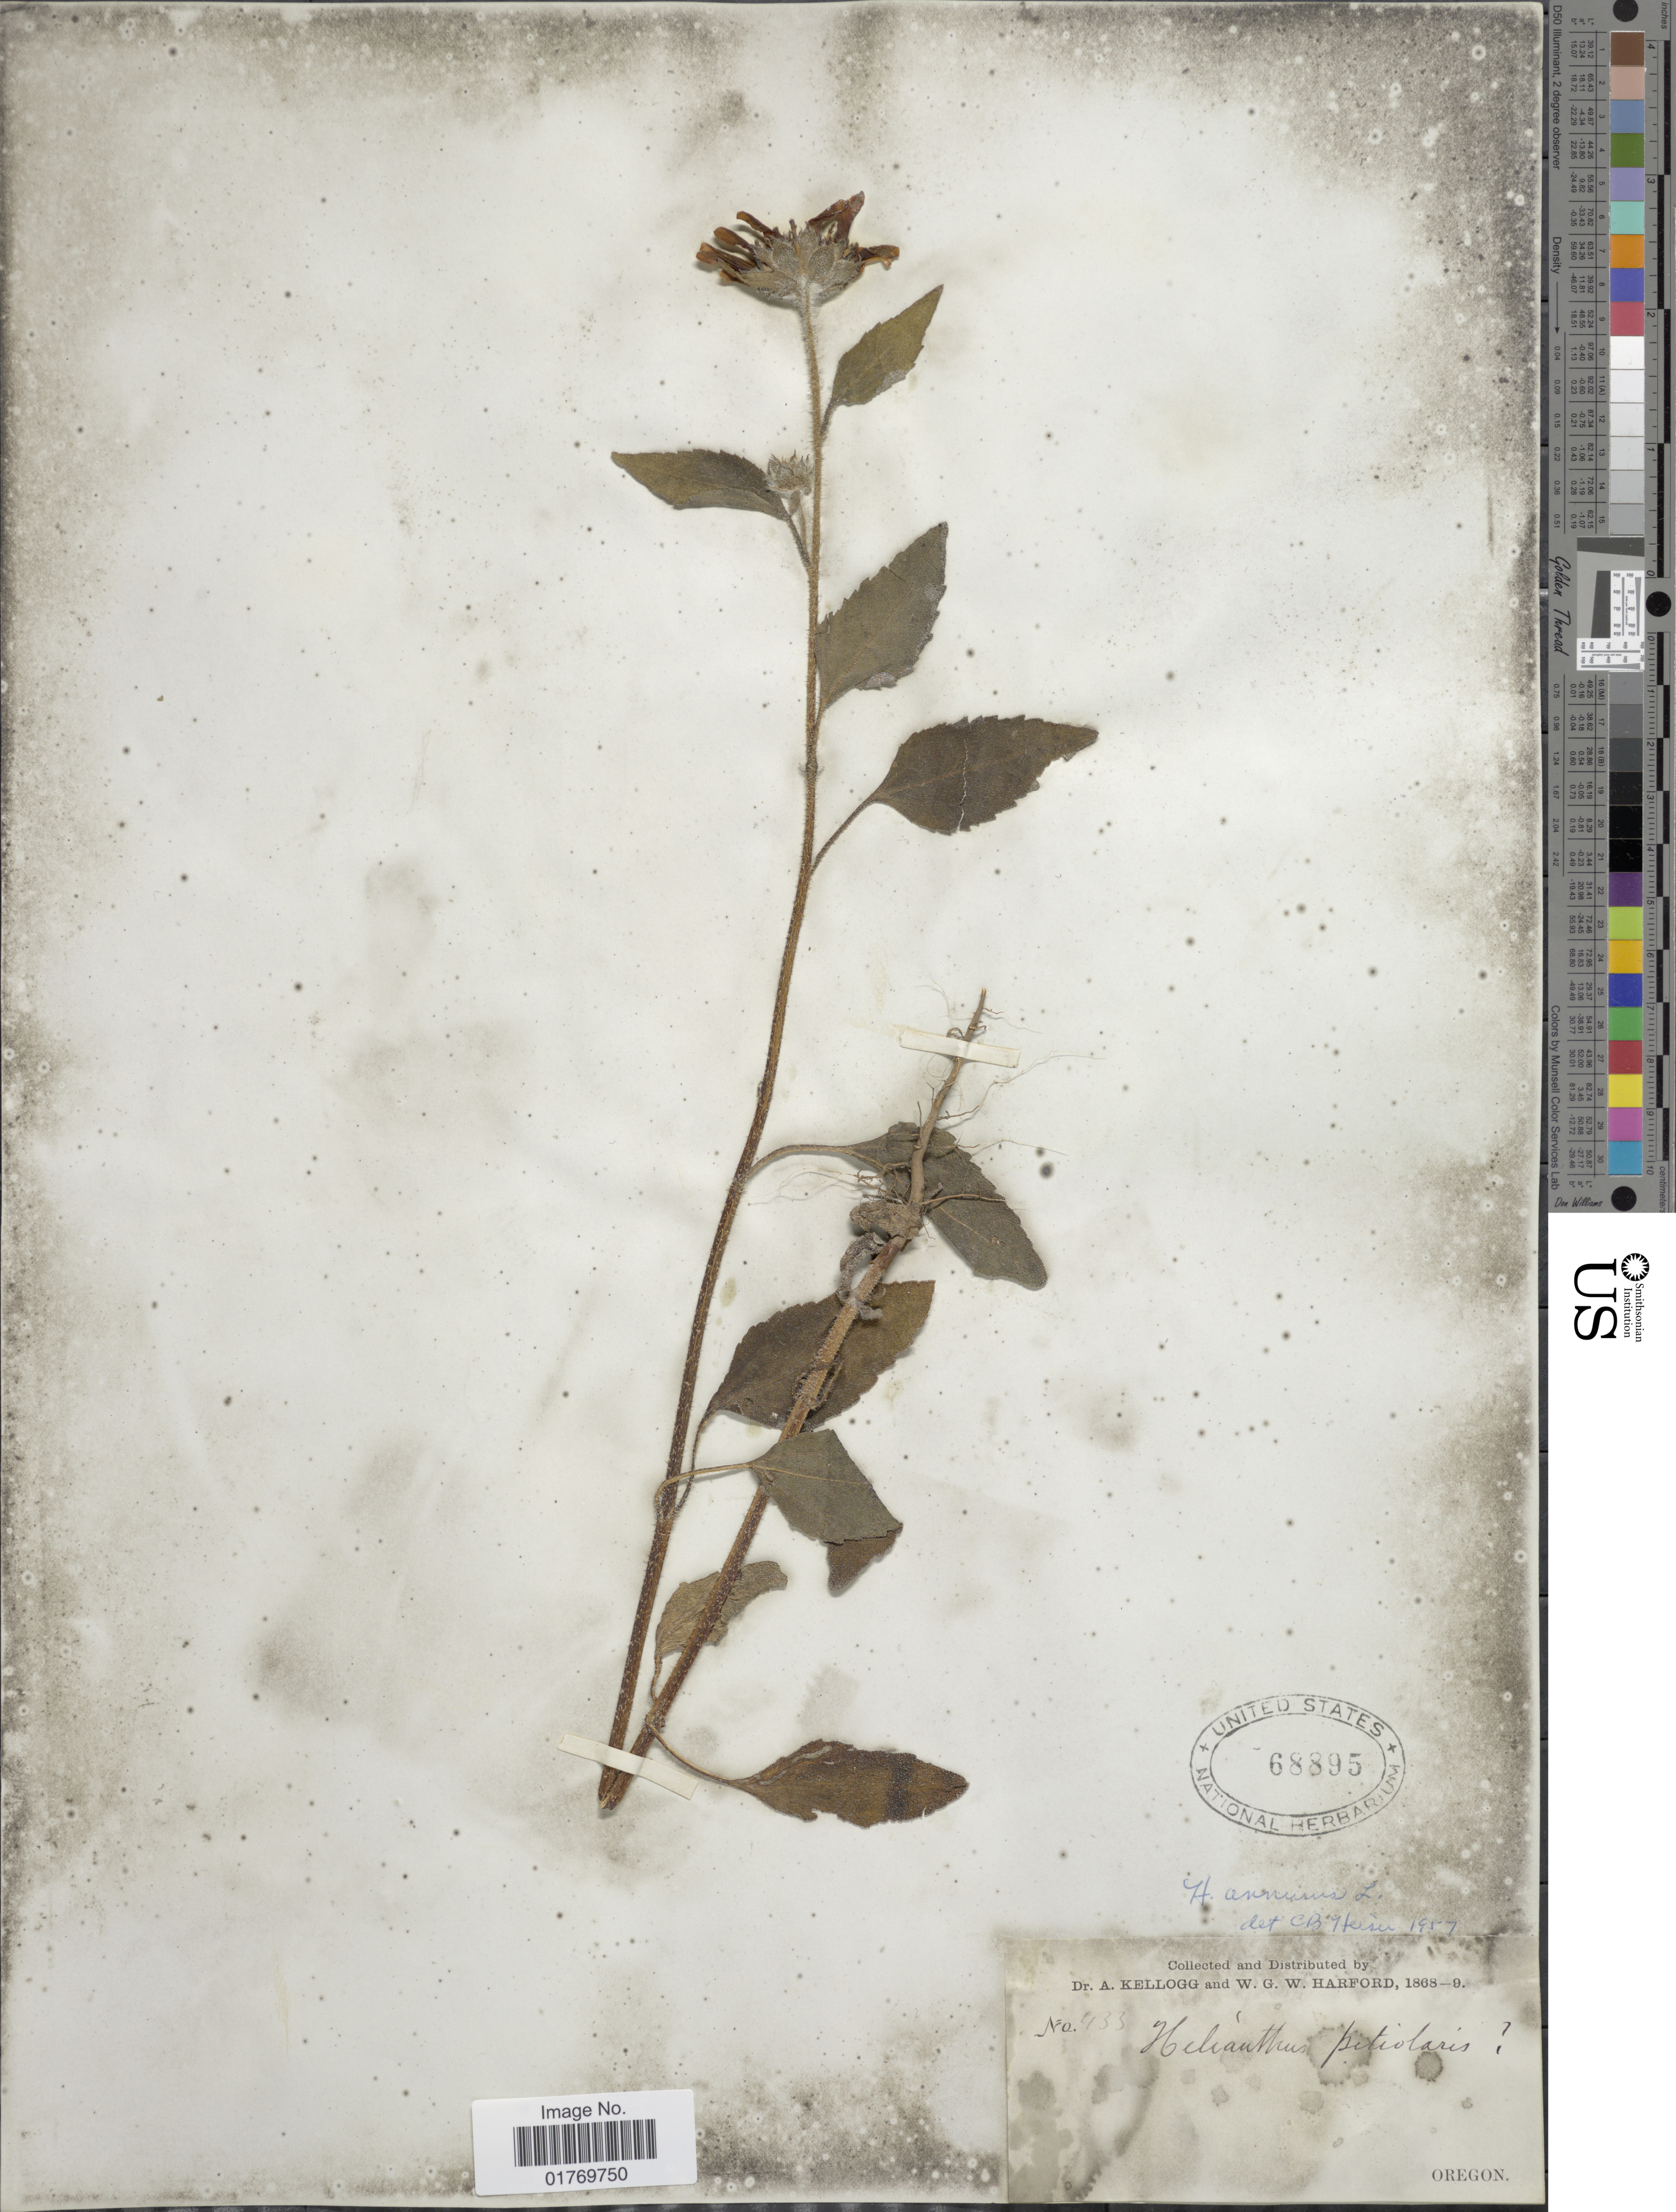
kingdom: Plantae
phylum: Tracheophyta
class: Magnoliopsida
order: Asterales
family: Asteraceae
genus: Helianthus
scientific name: Helianthus annuus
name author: L.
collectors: A. Kellogg & W. G. W. Harford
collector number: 433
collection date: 1868/1869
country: United States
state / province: Oregon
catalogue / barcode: US 68895